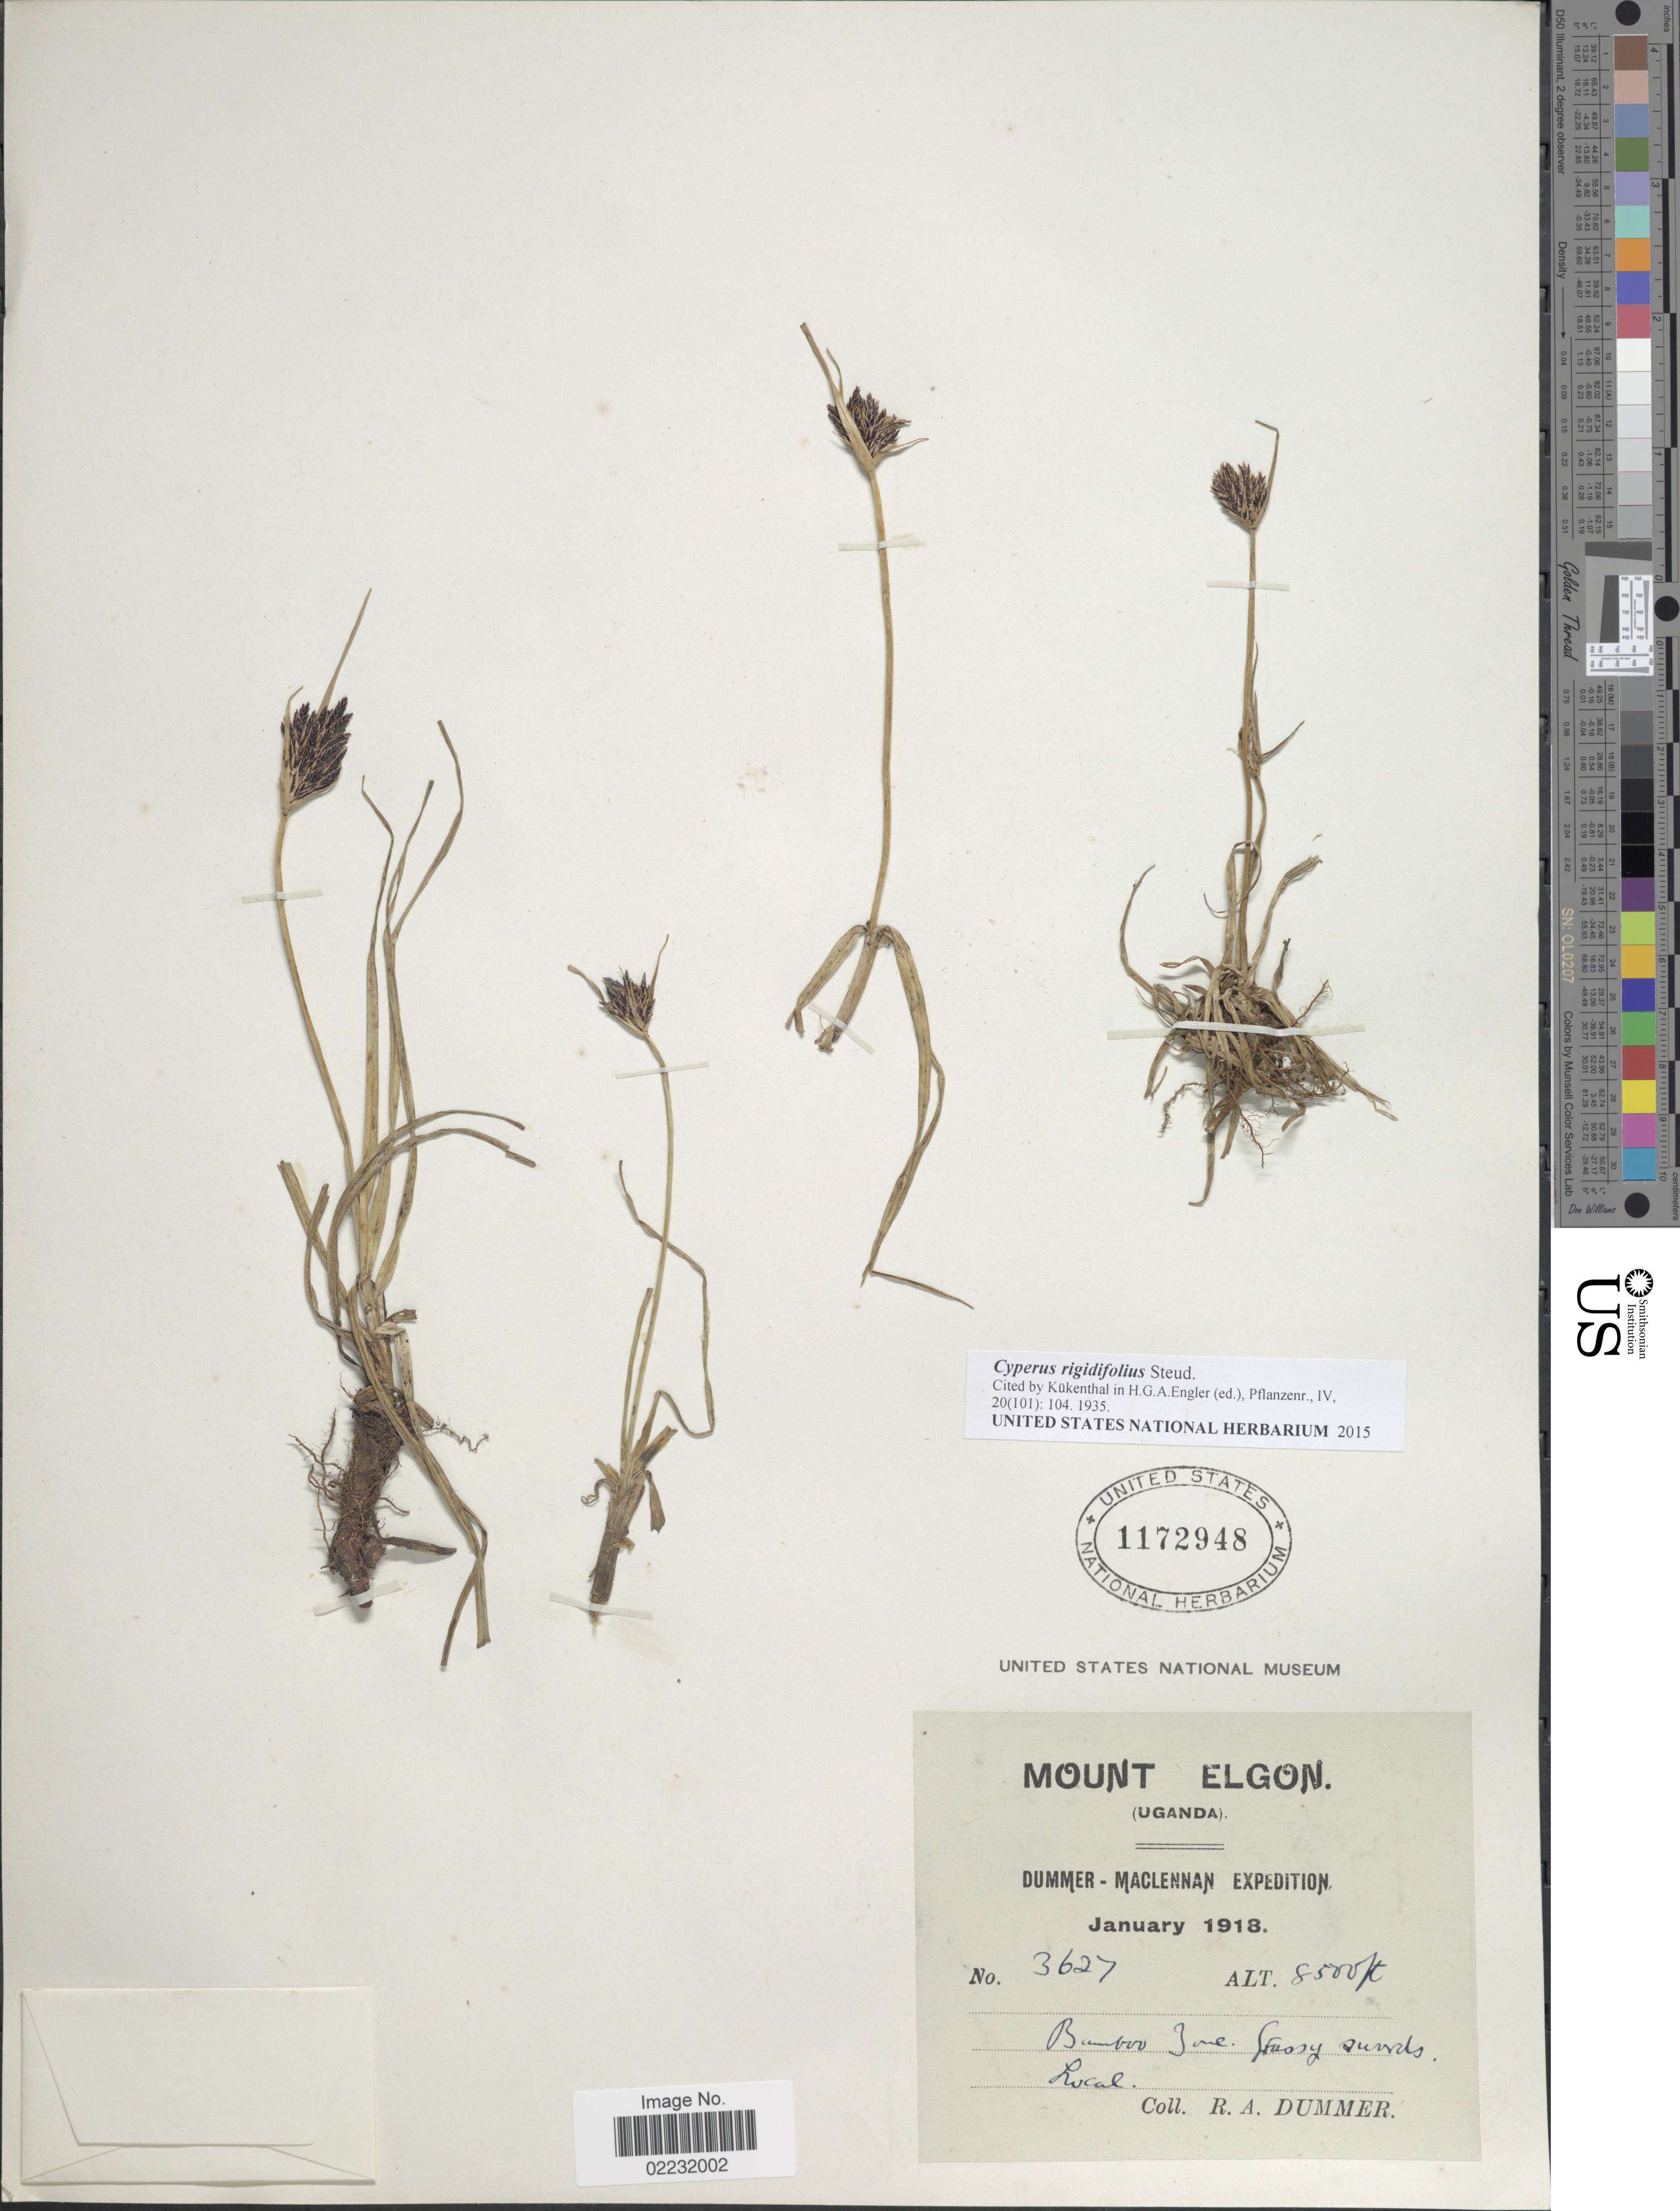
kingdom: Plantae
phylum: Tracheophyta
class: Liliopsida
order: Poales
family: Cyperaceae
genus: Cyperus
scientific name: Cyperus rigidifolius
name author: Steud.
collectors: R. Dümmer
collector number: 3627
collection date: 1918-01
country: Uganda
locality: Mount Elgon, Bamboo Zone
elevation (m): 2591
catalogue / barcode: US 1172948